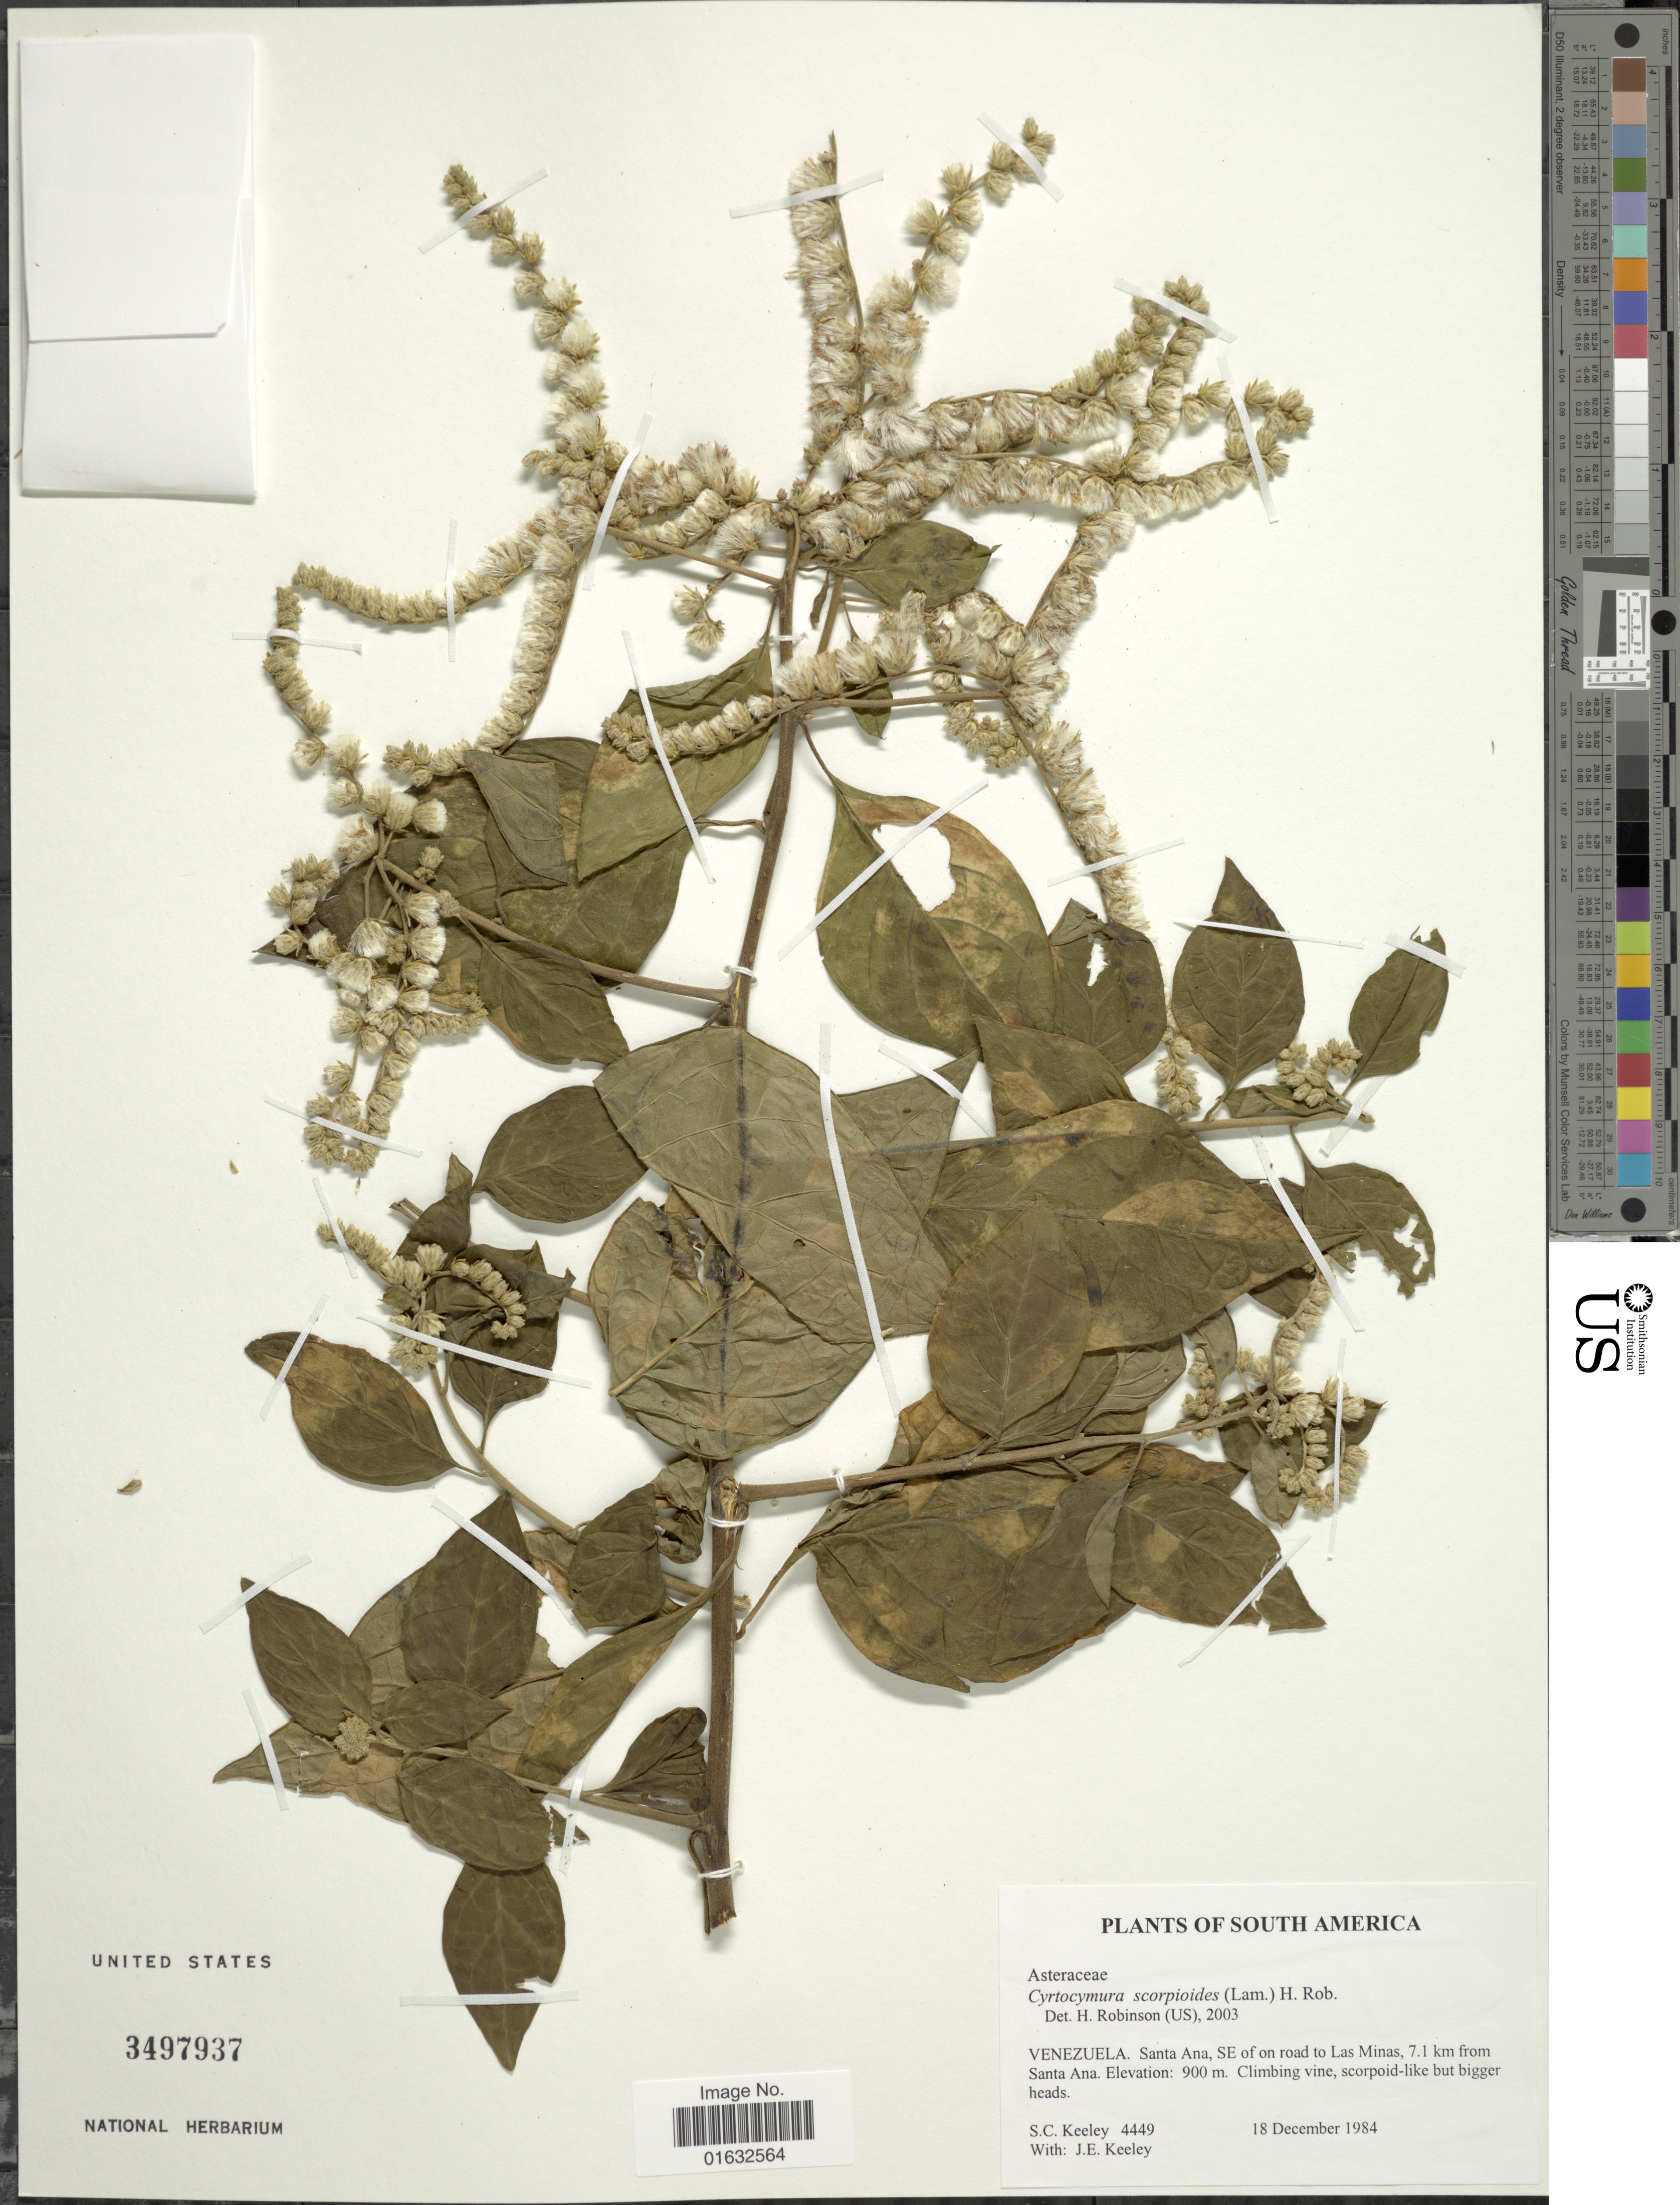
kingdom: Plantae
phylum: Tracheophyta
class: Magnoliopsida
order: Asterales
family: Asteraceae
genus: Cyrtocymura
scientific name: Cyrtocymura scorpioides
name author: (Lam.) H. Rob.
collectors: S. C. Keeley & J. E. Keeley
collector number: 4449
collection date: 1984-12-18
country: Venezuela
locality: Sanra Ana, SE of on road to Las Minas, 7.1 km from Santa Ana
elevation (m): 900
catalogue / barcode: US 3497937